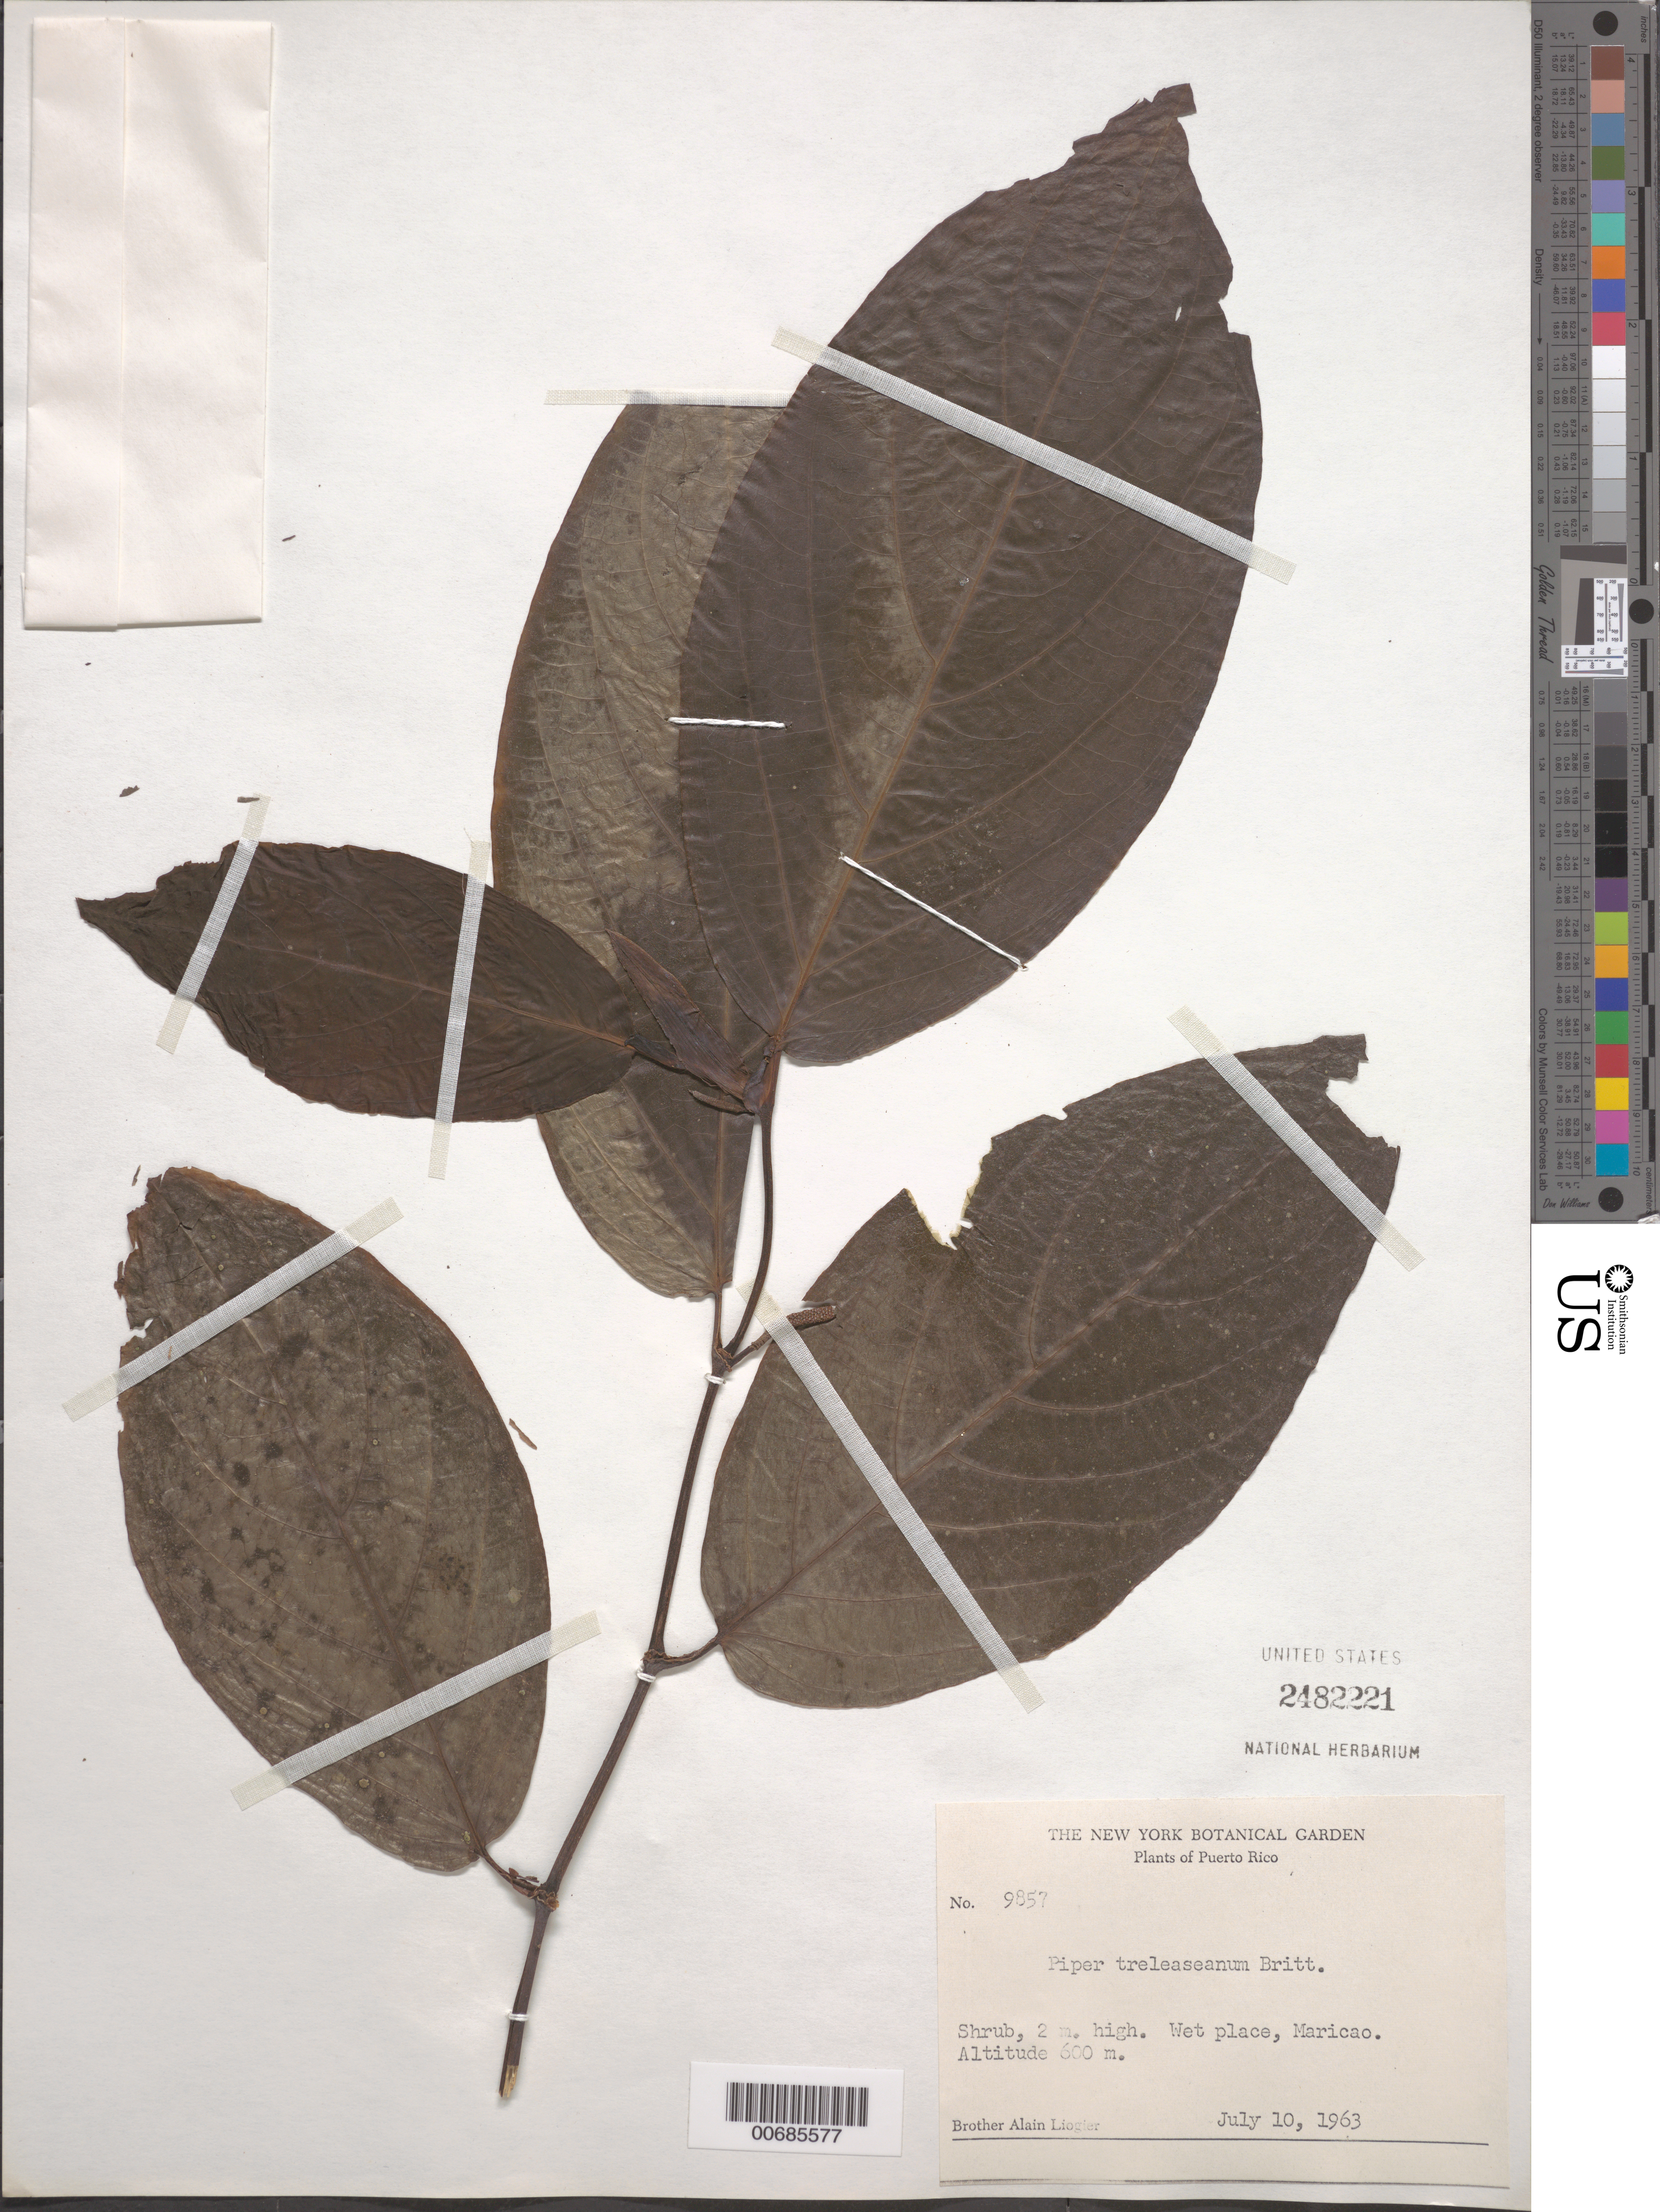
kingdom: Plantae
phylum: Tracheophyta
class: Magnoliopsida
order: Piperales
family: Piperaceae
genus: Piper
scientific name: Piper treleaseanum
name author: Britton & P. Wilson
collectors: A. H. Liogier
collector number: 9857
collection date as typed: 10 Jul 1963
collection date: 1963-07-10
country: Puerto Rico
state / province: Maricao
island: Greater Antilles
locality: Maricao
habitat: Wet places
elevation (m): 600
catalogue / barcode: US 2482221